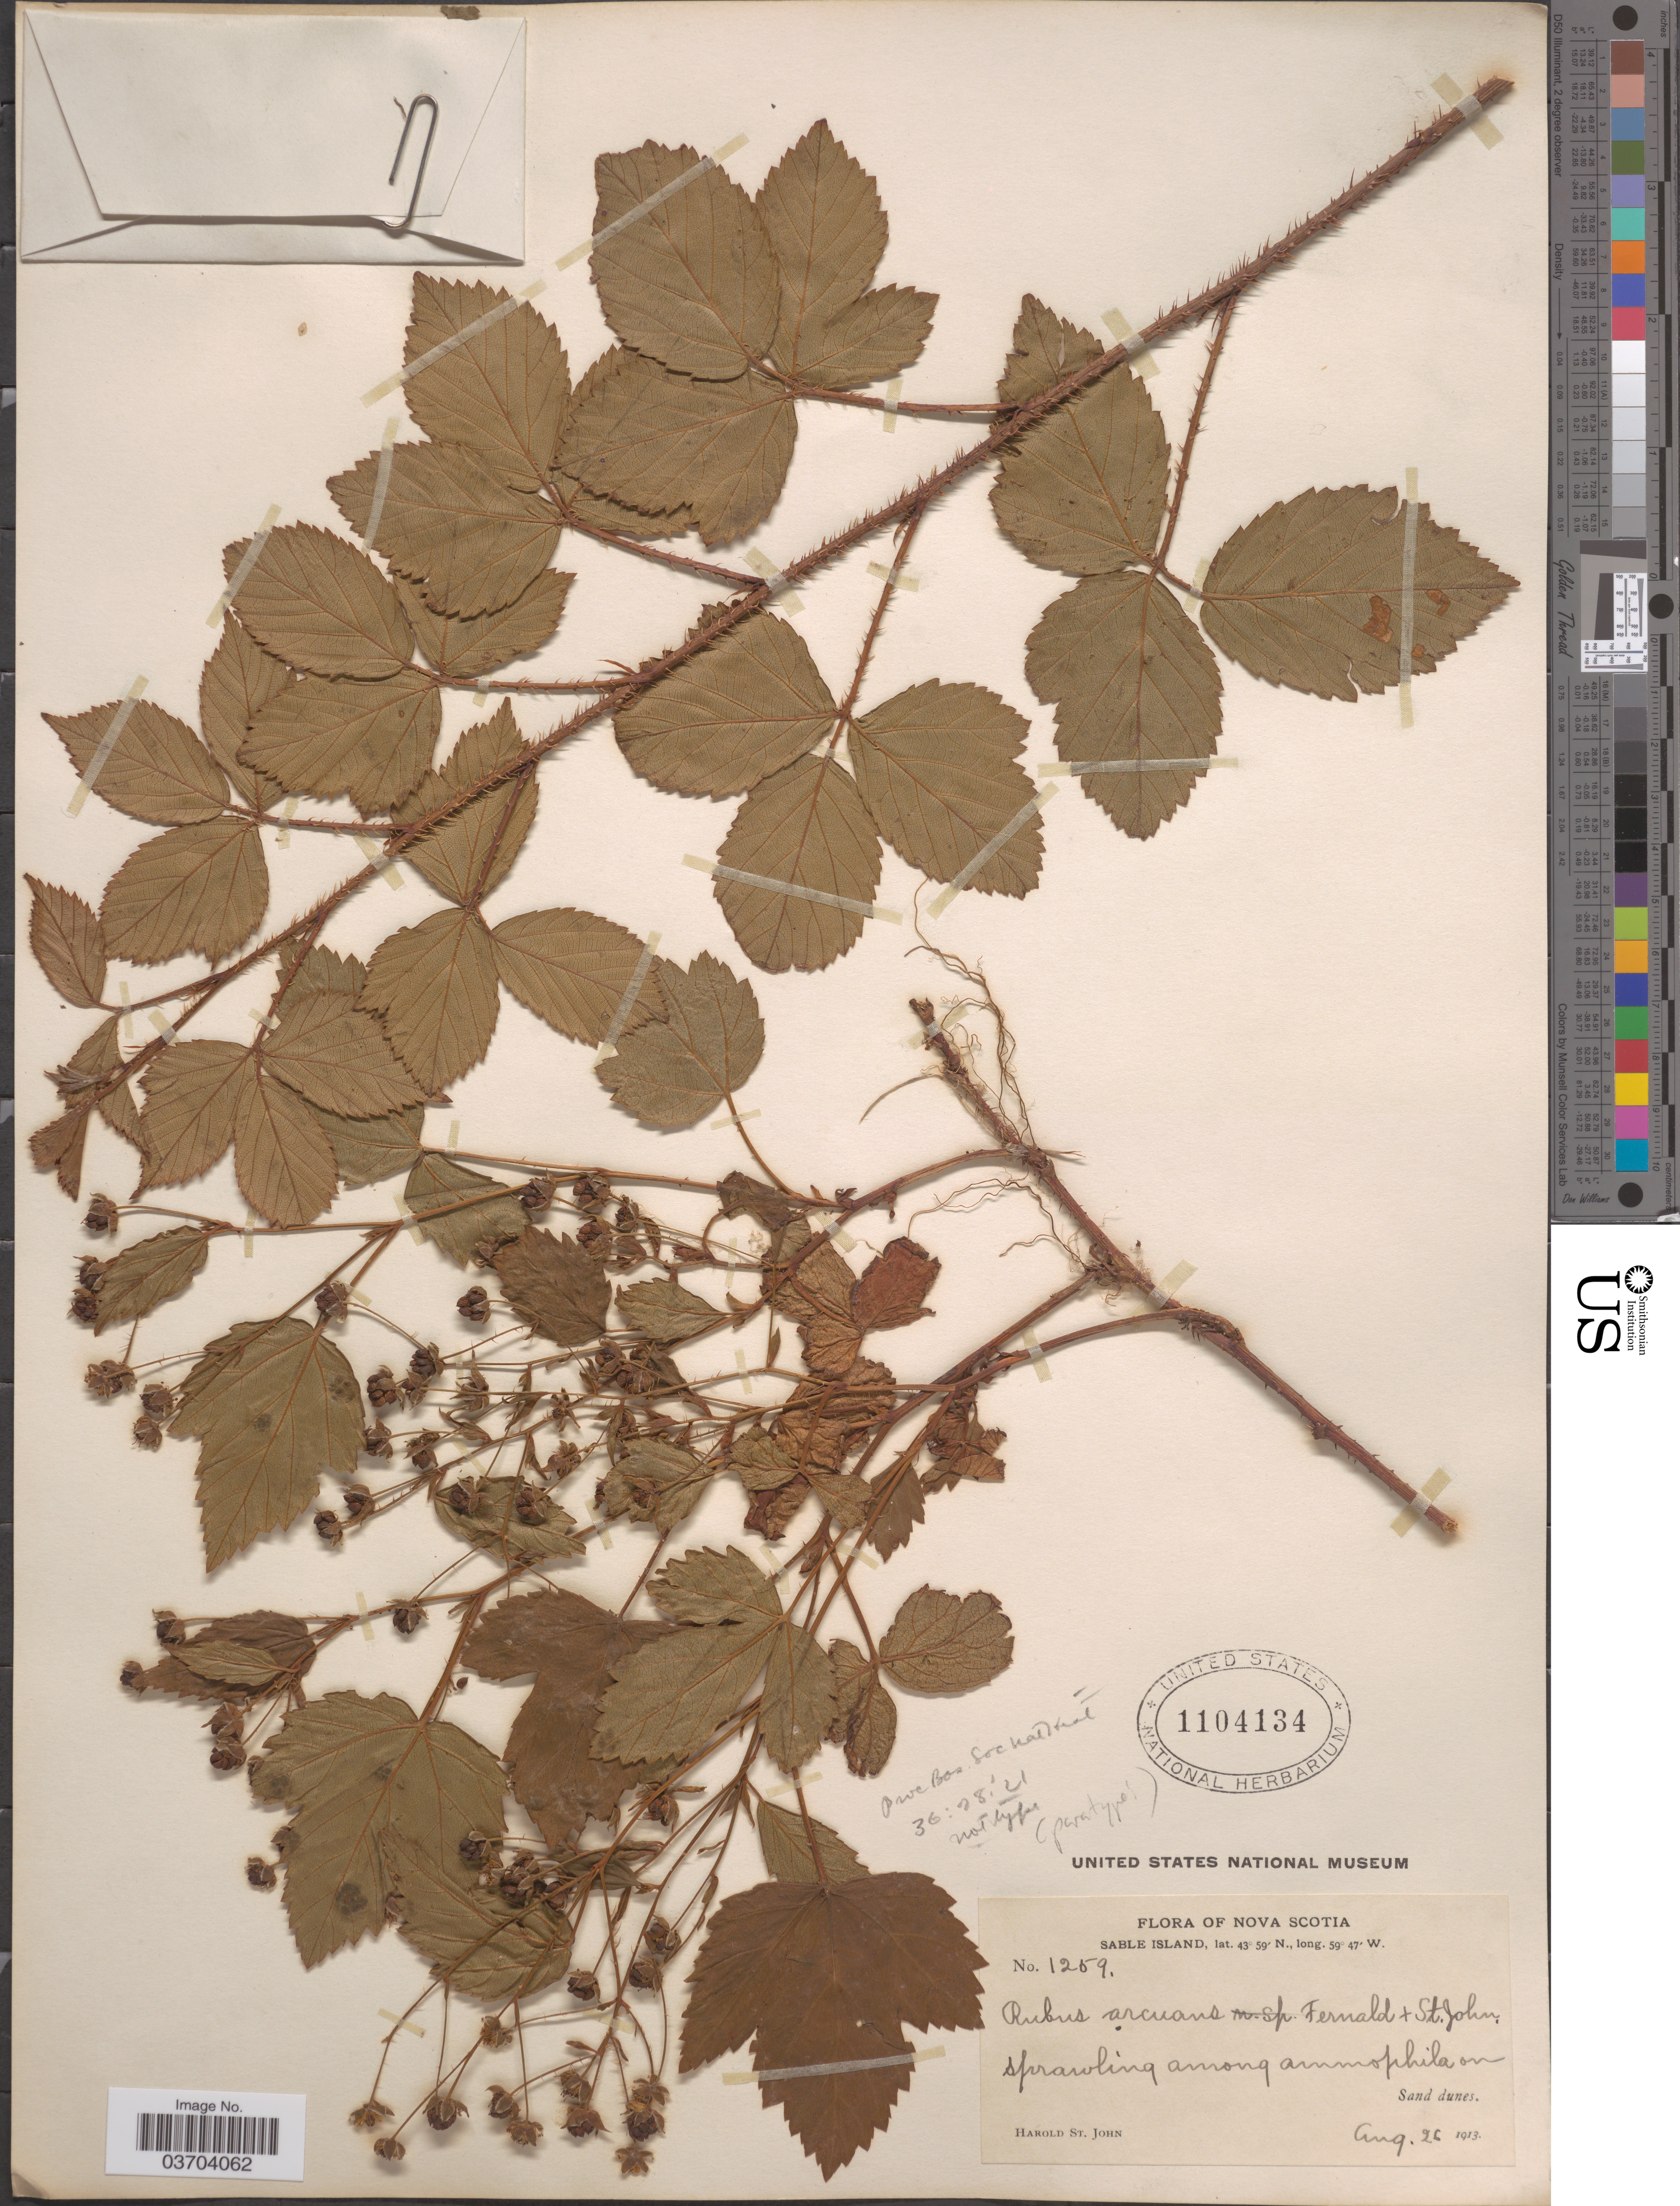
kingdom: Plantae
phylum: Tracheophyta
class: Magnoliopsida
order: Rosales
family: Rosaceae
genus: Rubus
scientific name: Rubus arenicola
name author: Blanch.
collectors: H. St. John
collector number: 1259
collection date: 1913-08-26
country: Canada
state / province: Nova Scotia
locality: Sable Island.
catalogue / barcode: US 1104134